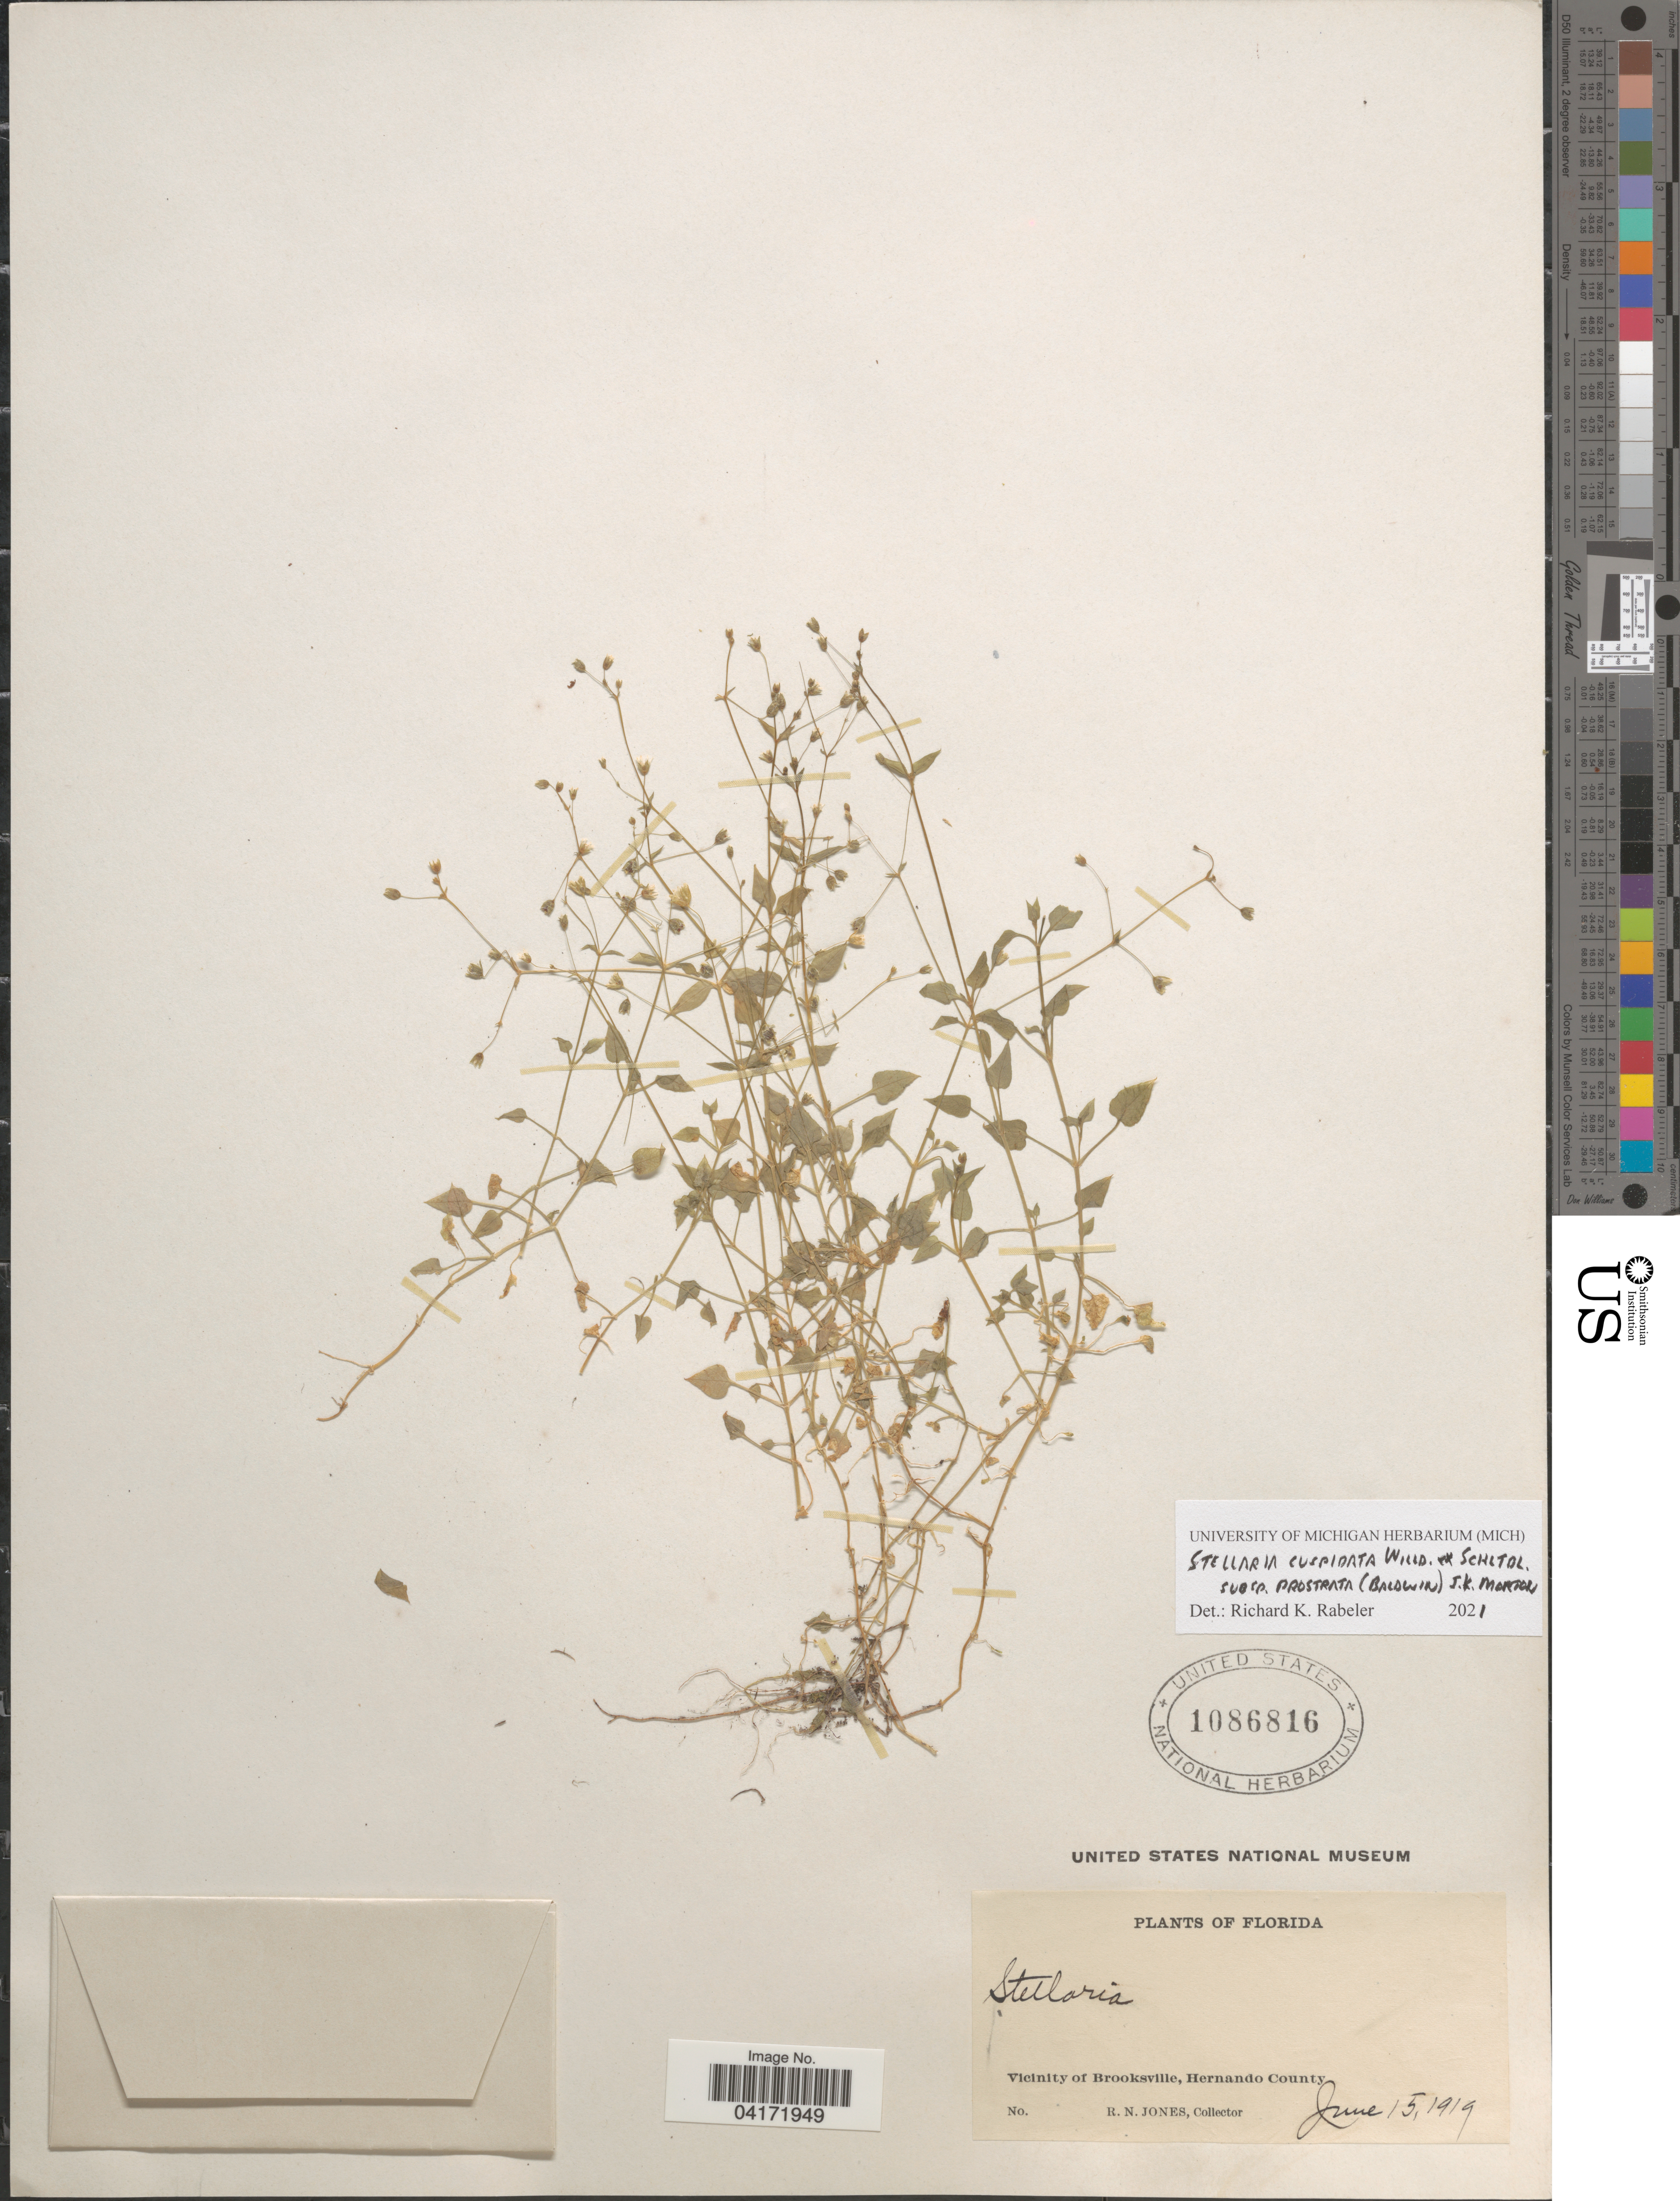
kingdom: Plantae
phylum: Tracheophyta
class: Magnoliopsida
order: Caryophyllales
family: Caryophyllaceae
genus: Stellaria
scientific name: Stellaria cuspidata subsp. prostrata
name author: (Baldwin) J.K. Morton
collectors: R. N. Jones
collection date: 1919-06-15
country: United States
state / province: Florida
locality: Vicinity of Brooksville, Hernando County.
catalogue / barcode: US 1086816